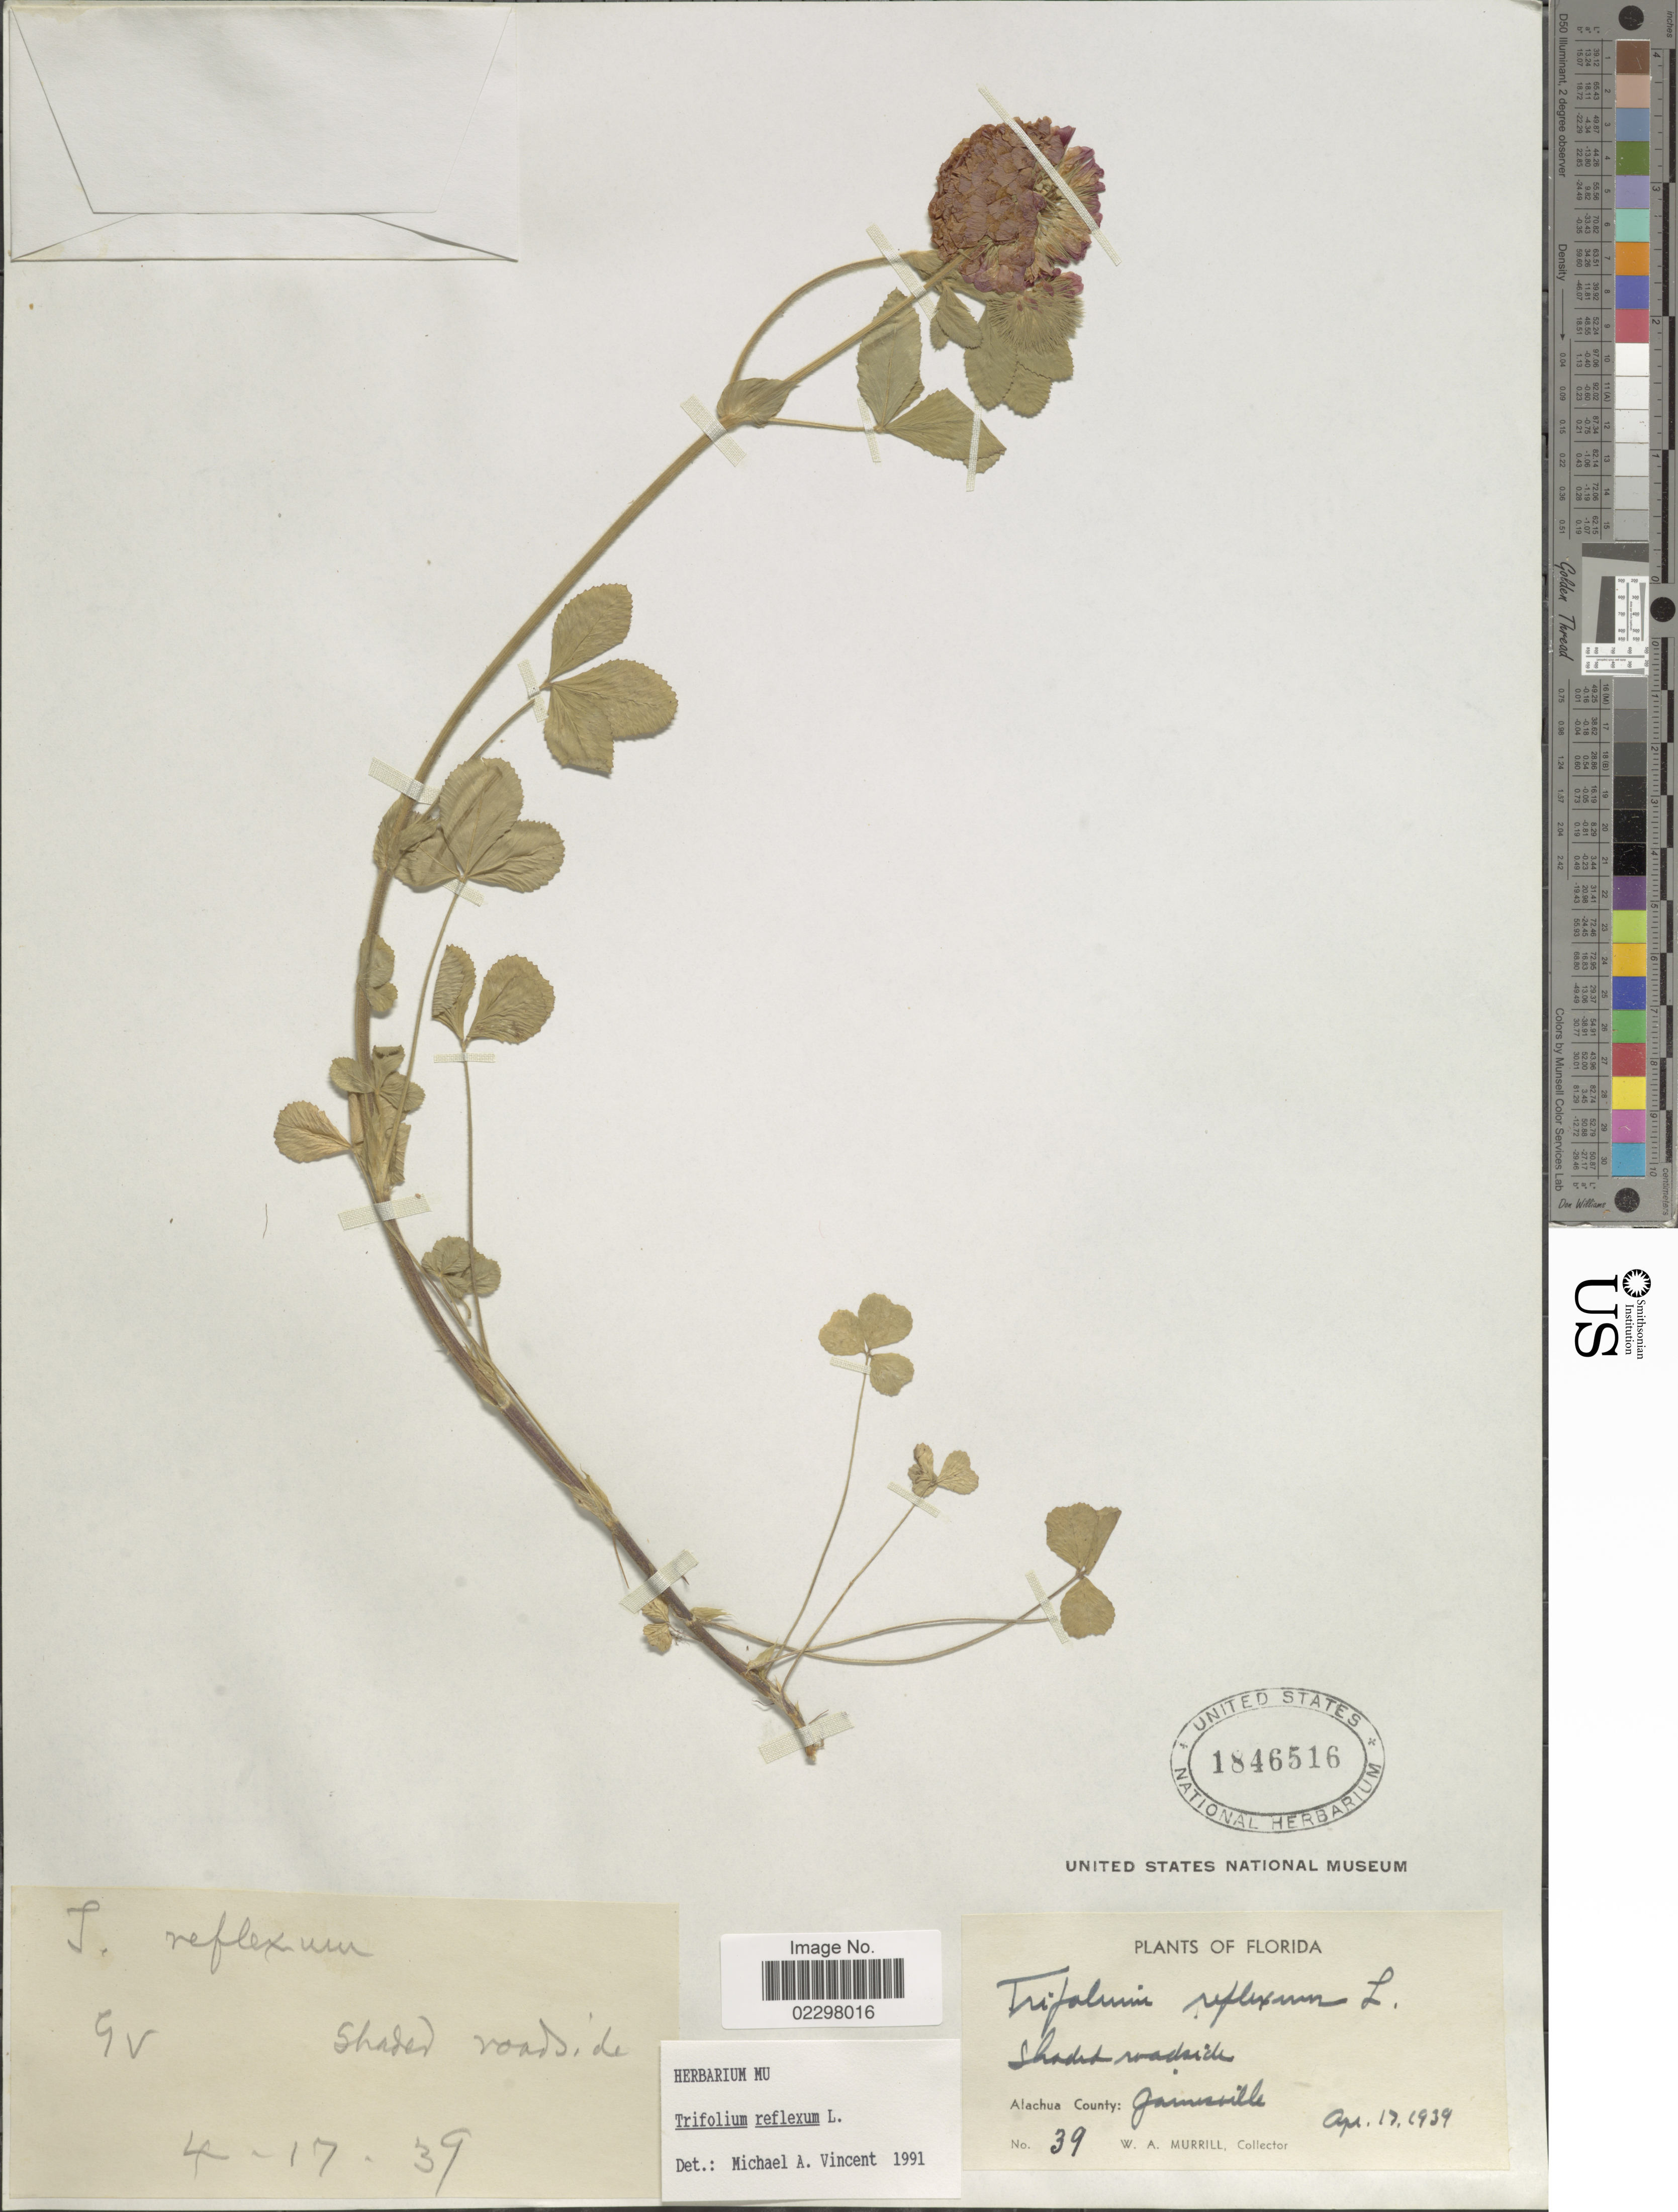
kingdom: Plantae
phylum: Tracheophyta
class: Magnoliopsida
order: Fabales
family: Fabaceae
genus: Trifolium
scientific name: Trifolium reflexum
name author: L.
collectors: W. A. Murrill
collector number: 39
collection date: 1939-04-17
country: United States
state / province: Florida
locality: Shaded roadside, Alachua County: Gainesville.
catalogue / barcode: US 1846516